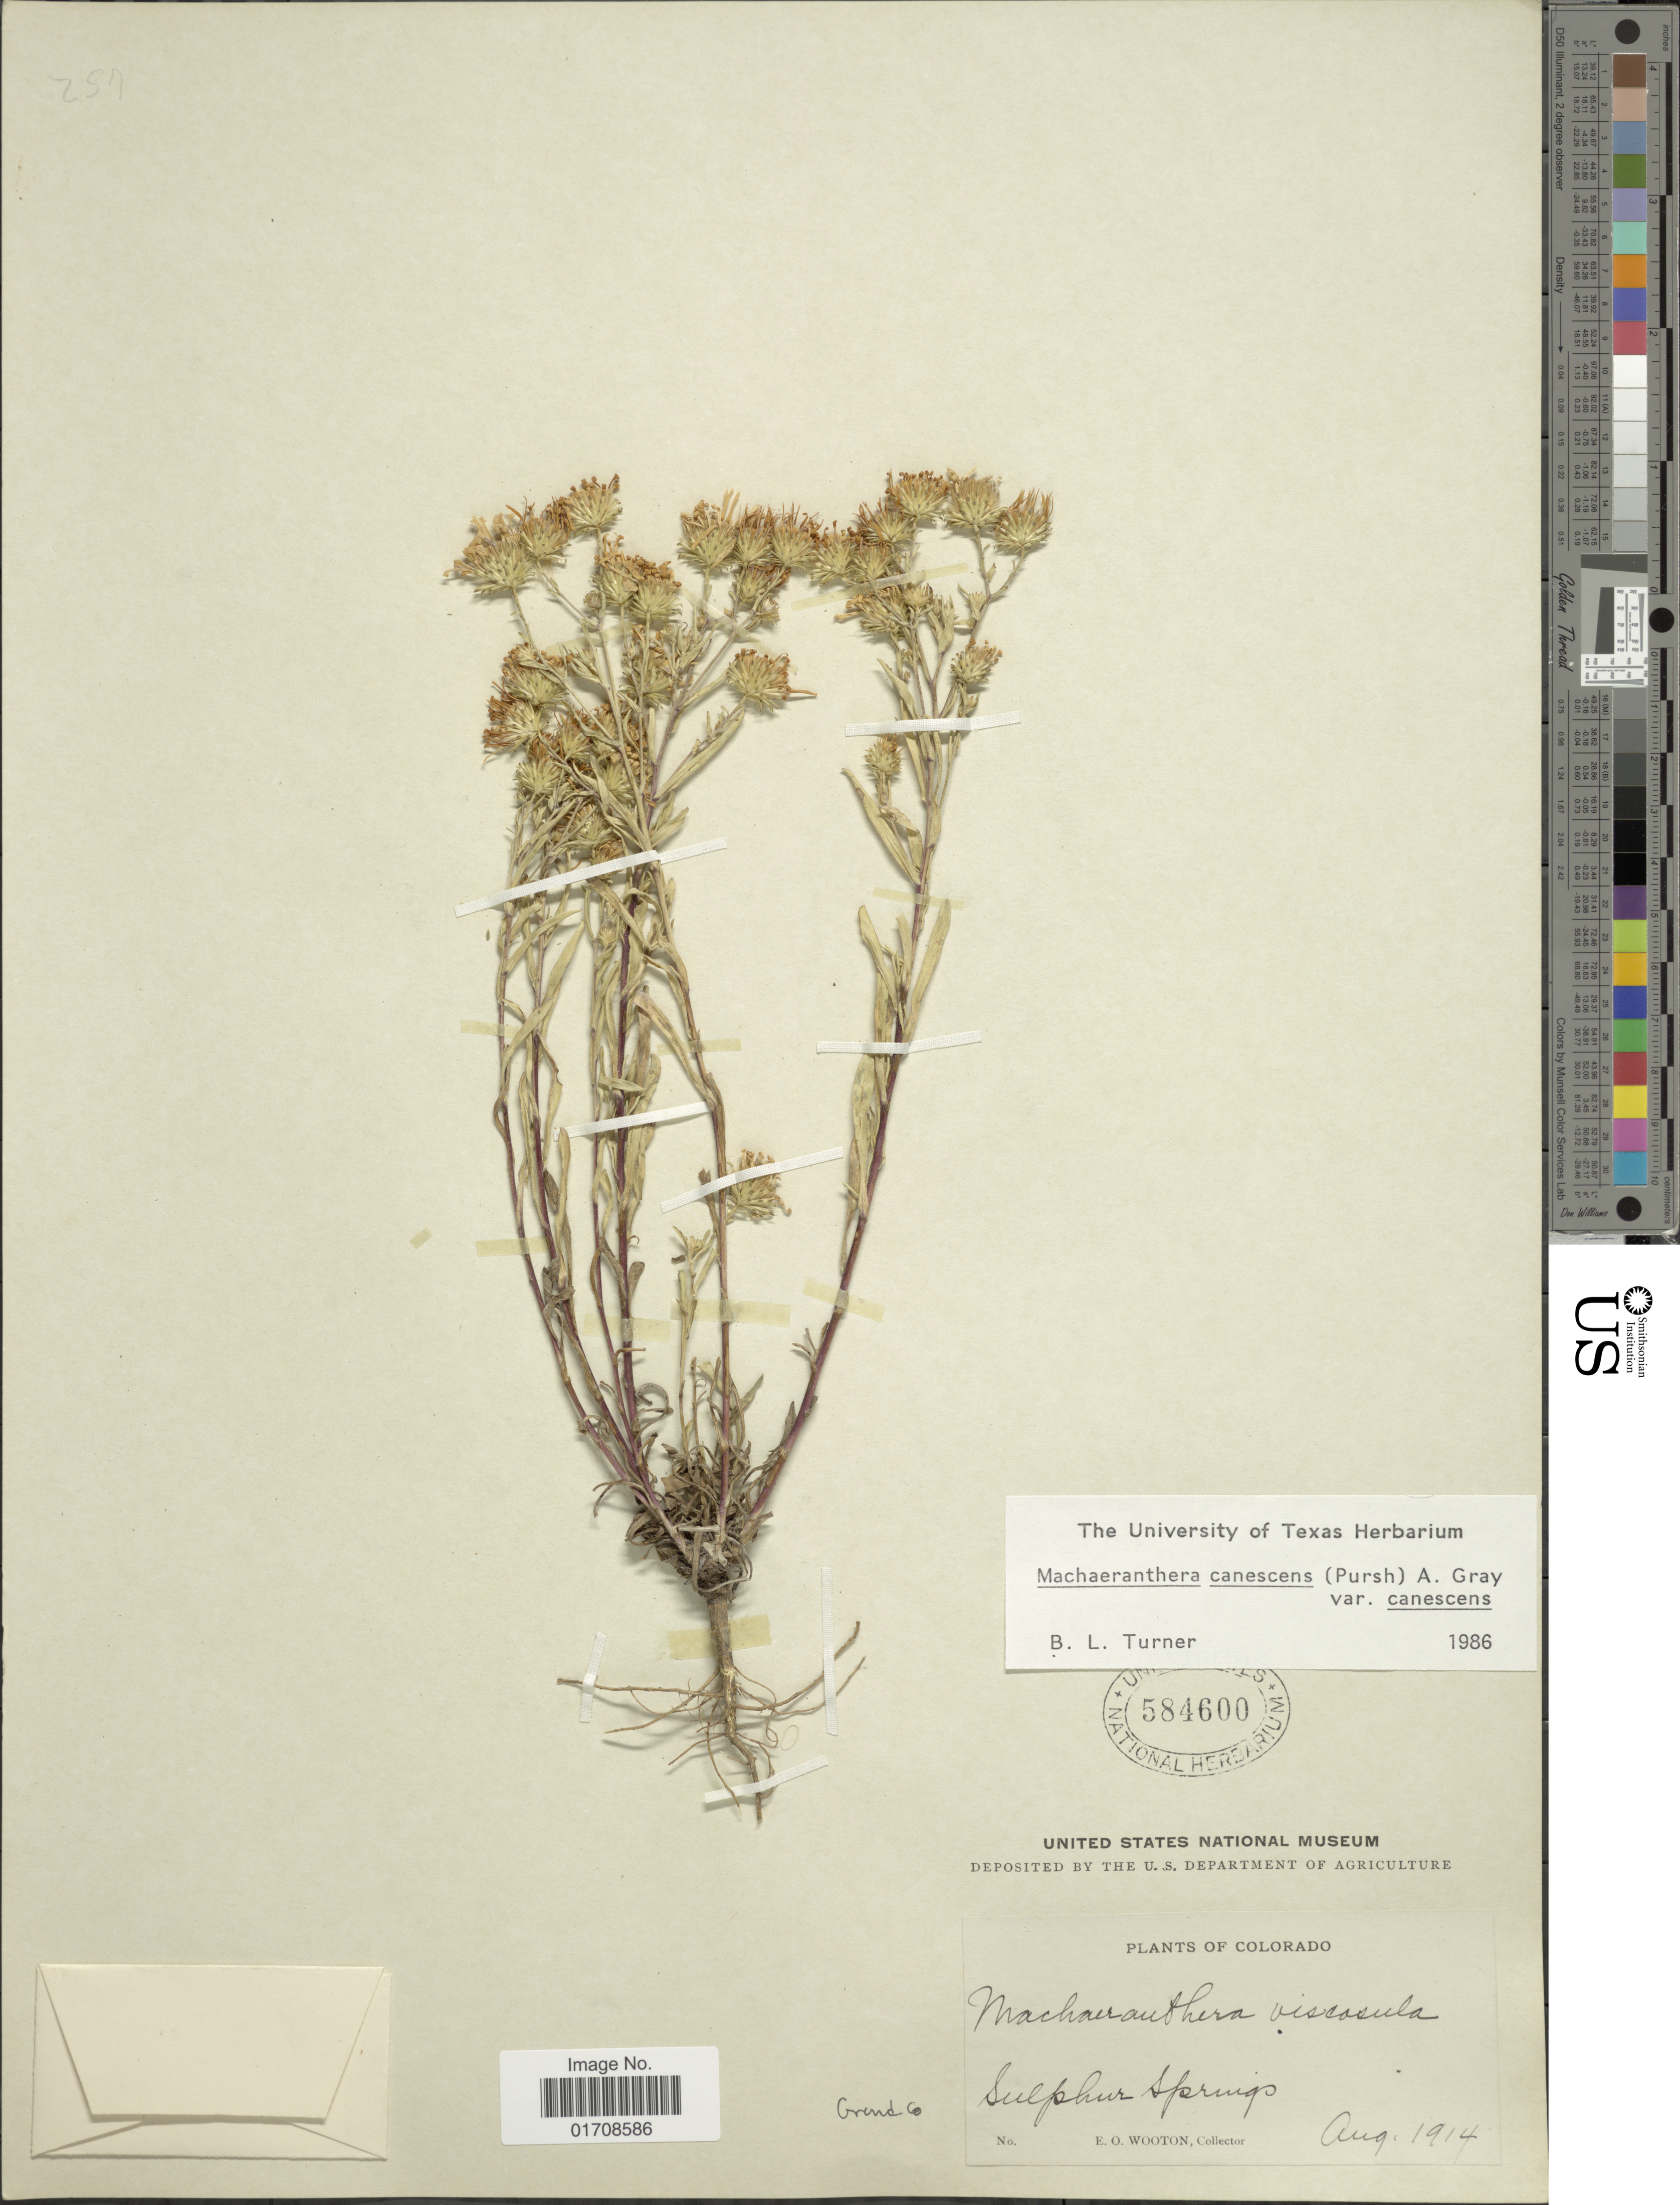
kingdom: Plantae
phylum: Tracheophyta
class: Magnoliopsida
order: Asterales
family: Asteraceae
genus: Machaeranthera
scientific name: Machaeranthera canescens var. canescens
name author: (Pursh) A. Gray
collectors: E. O. Wooton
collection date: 1914-08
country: United States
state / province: Colorado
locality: Sulphur Springs, Grand Co.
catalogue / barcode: US 584600